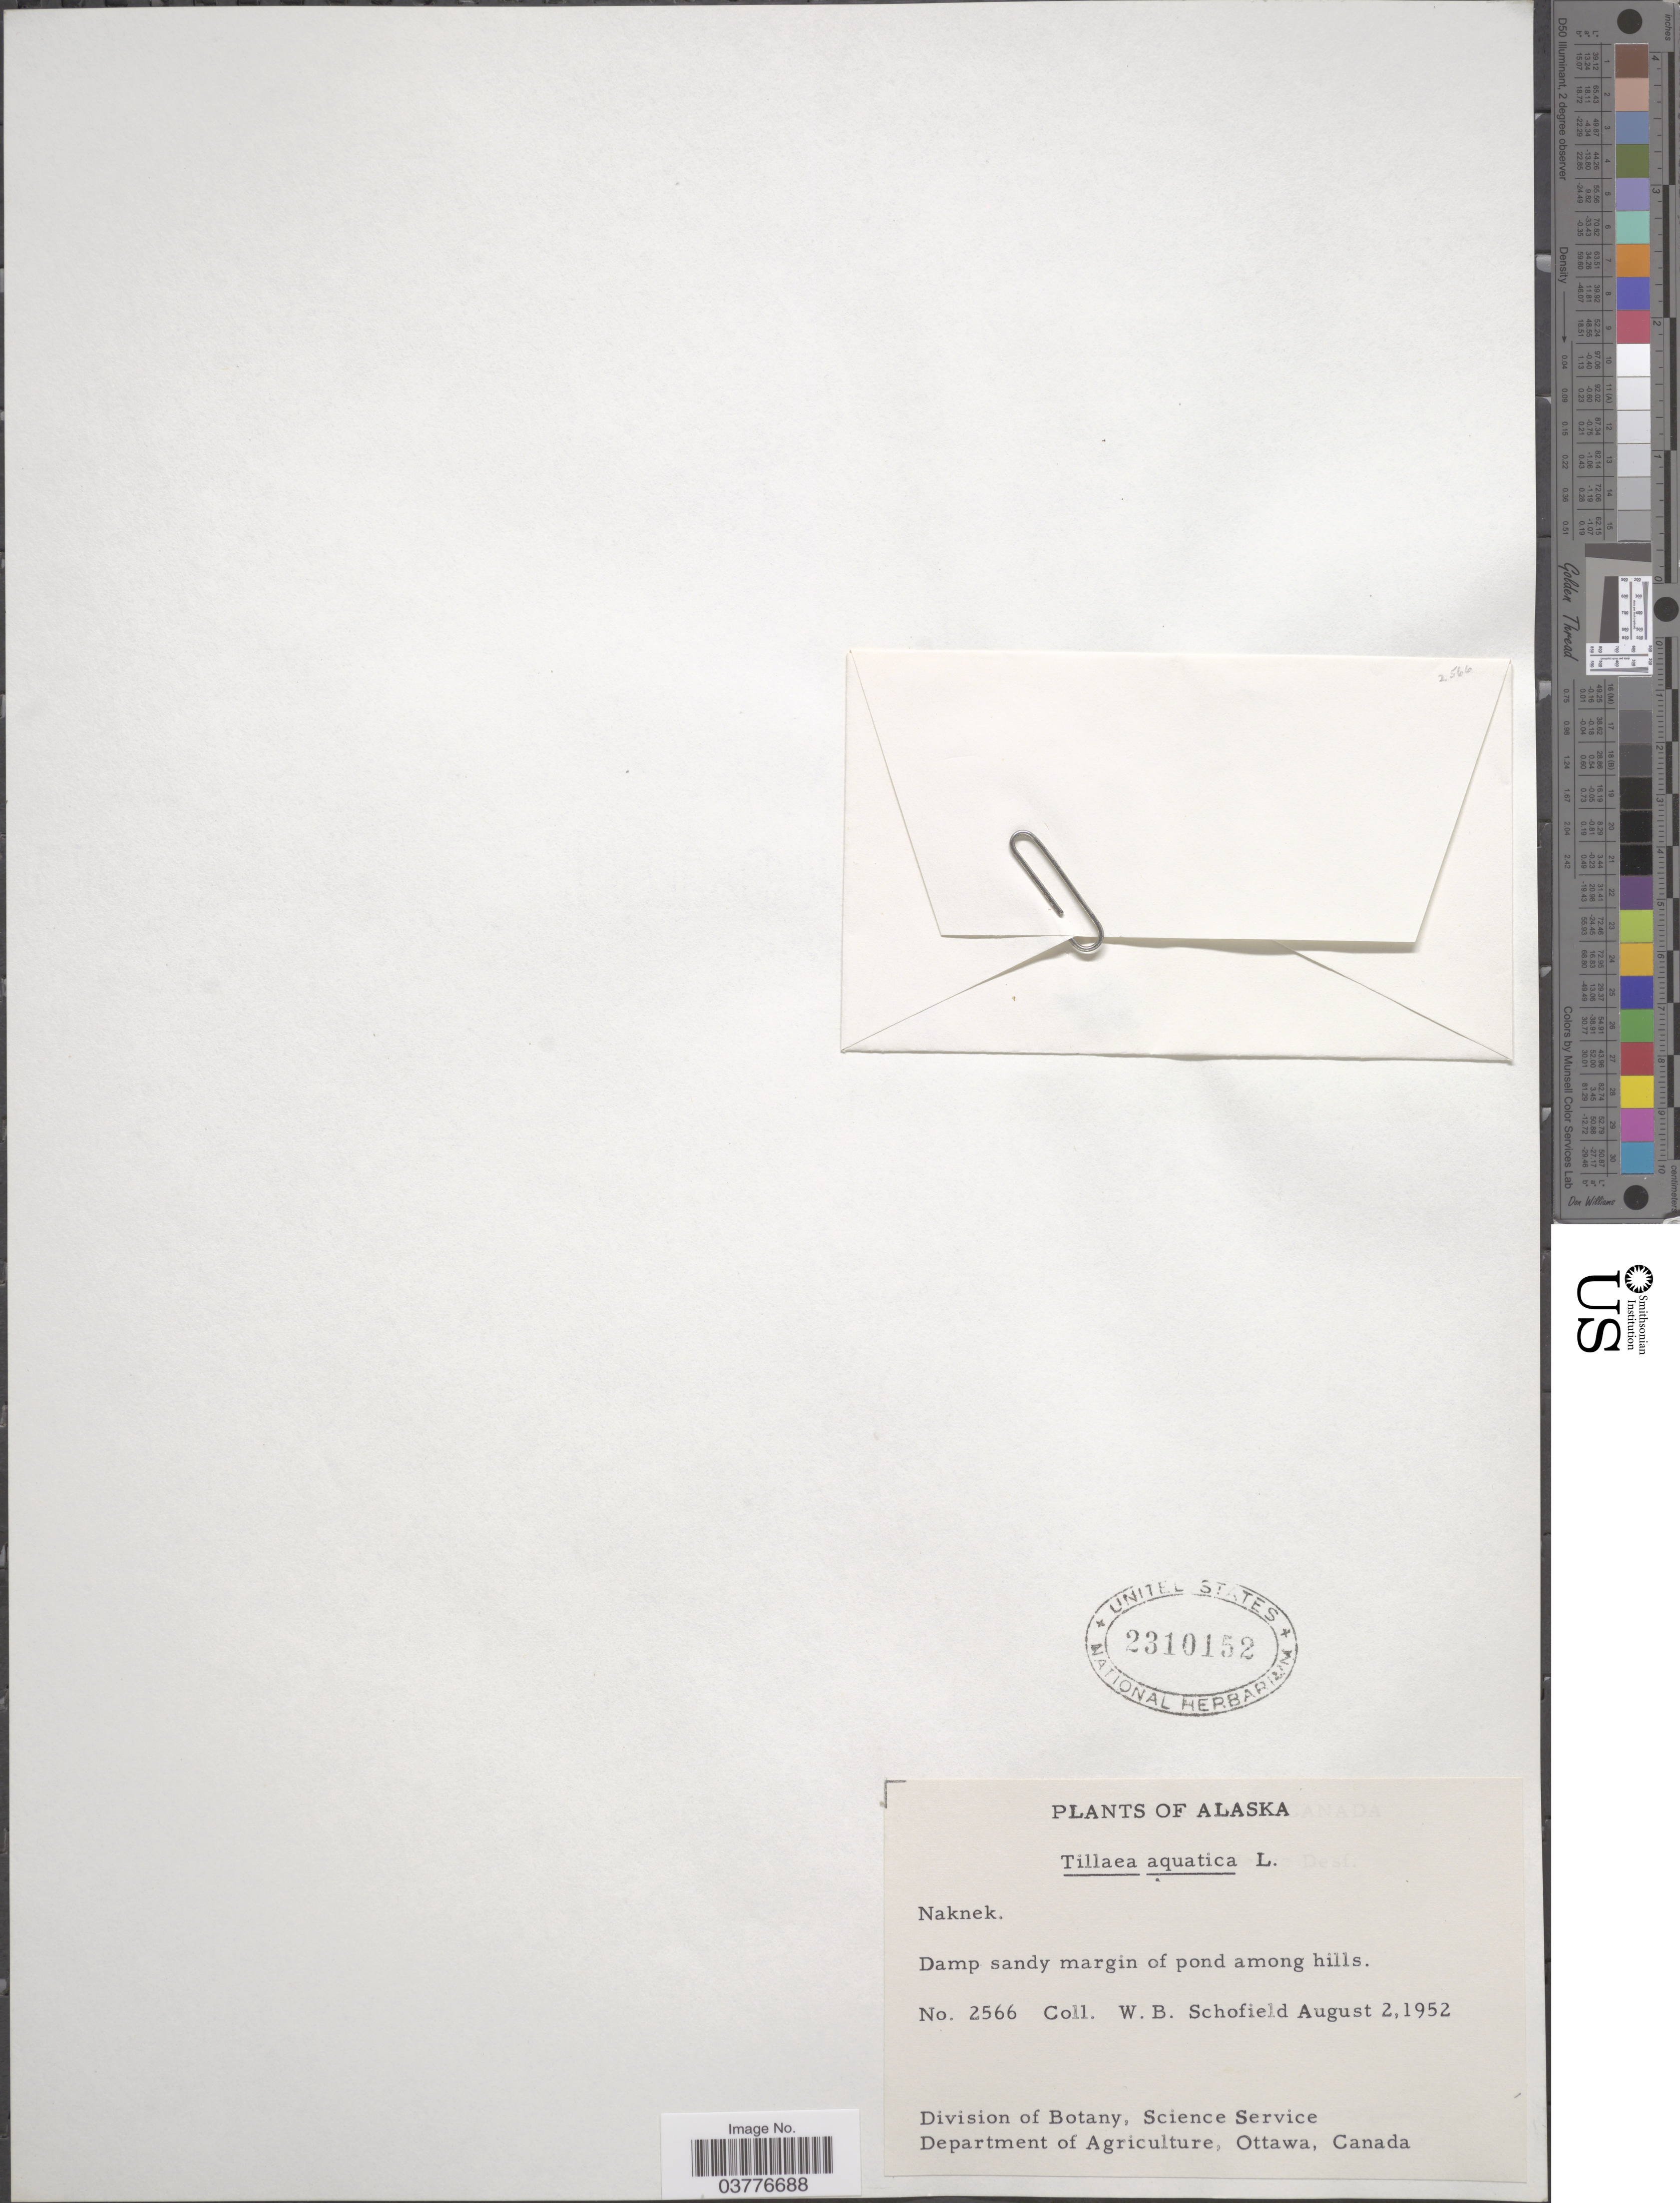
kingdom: Plantae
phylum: Tracheophyta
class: Magnoliopsida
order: Saxifragales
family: Crassulaceae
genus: Crassula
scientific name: Crassula aquatica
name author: (L.) Schönland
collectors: W. Schofield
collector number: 2566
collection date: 1952-08-02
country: United States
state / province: Alaska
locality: Naknek.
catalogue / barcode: US 2310152